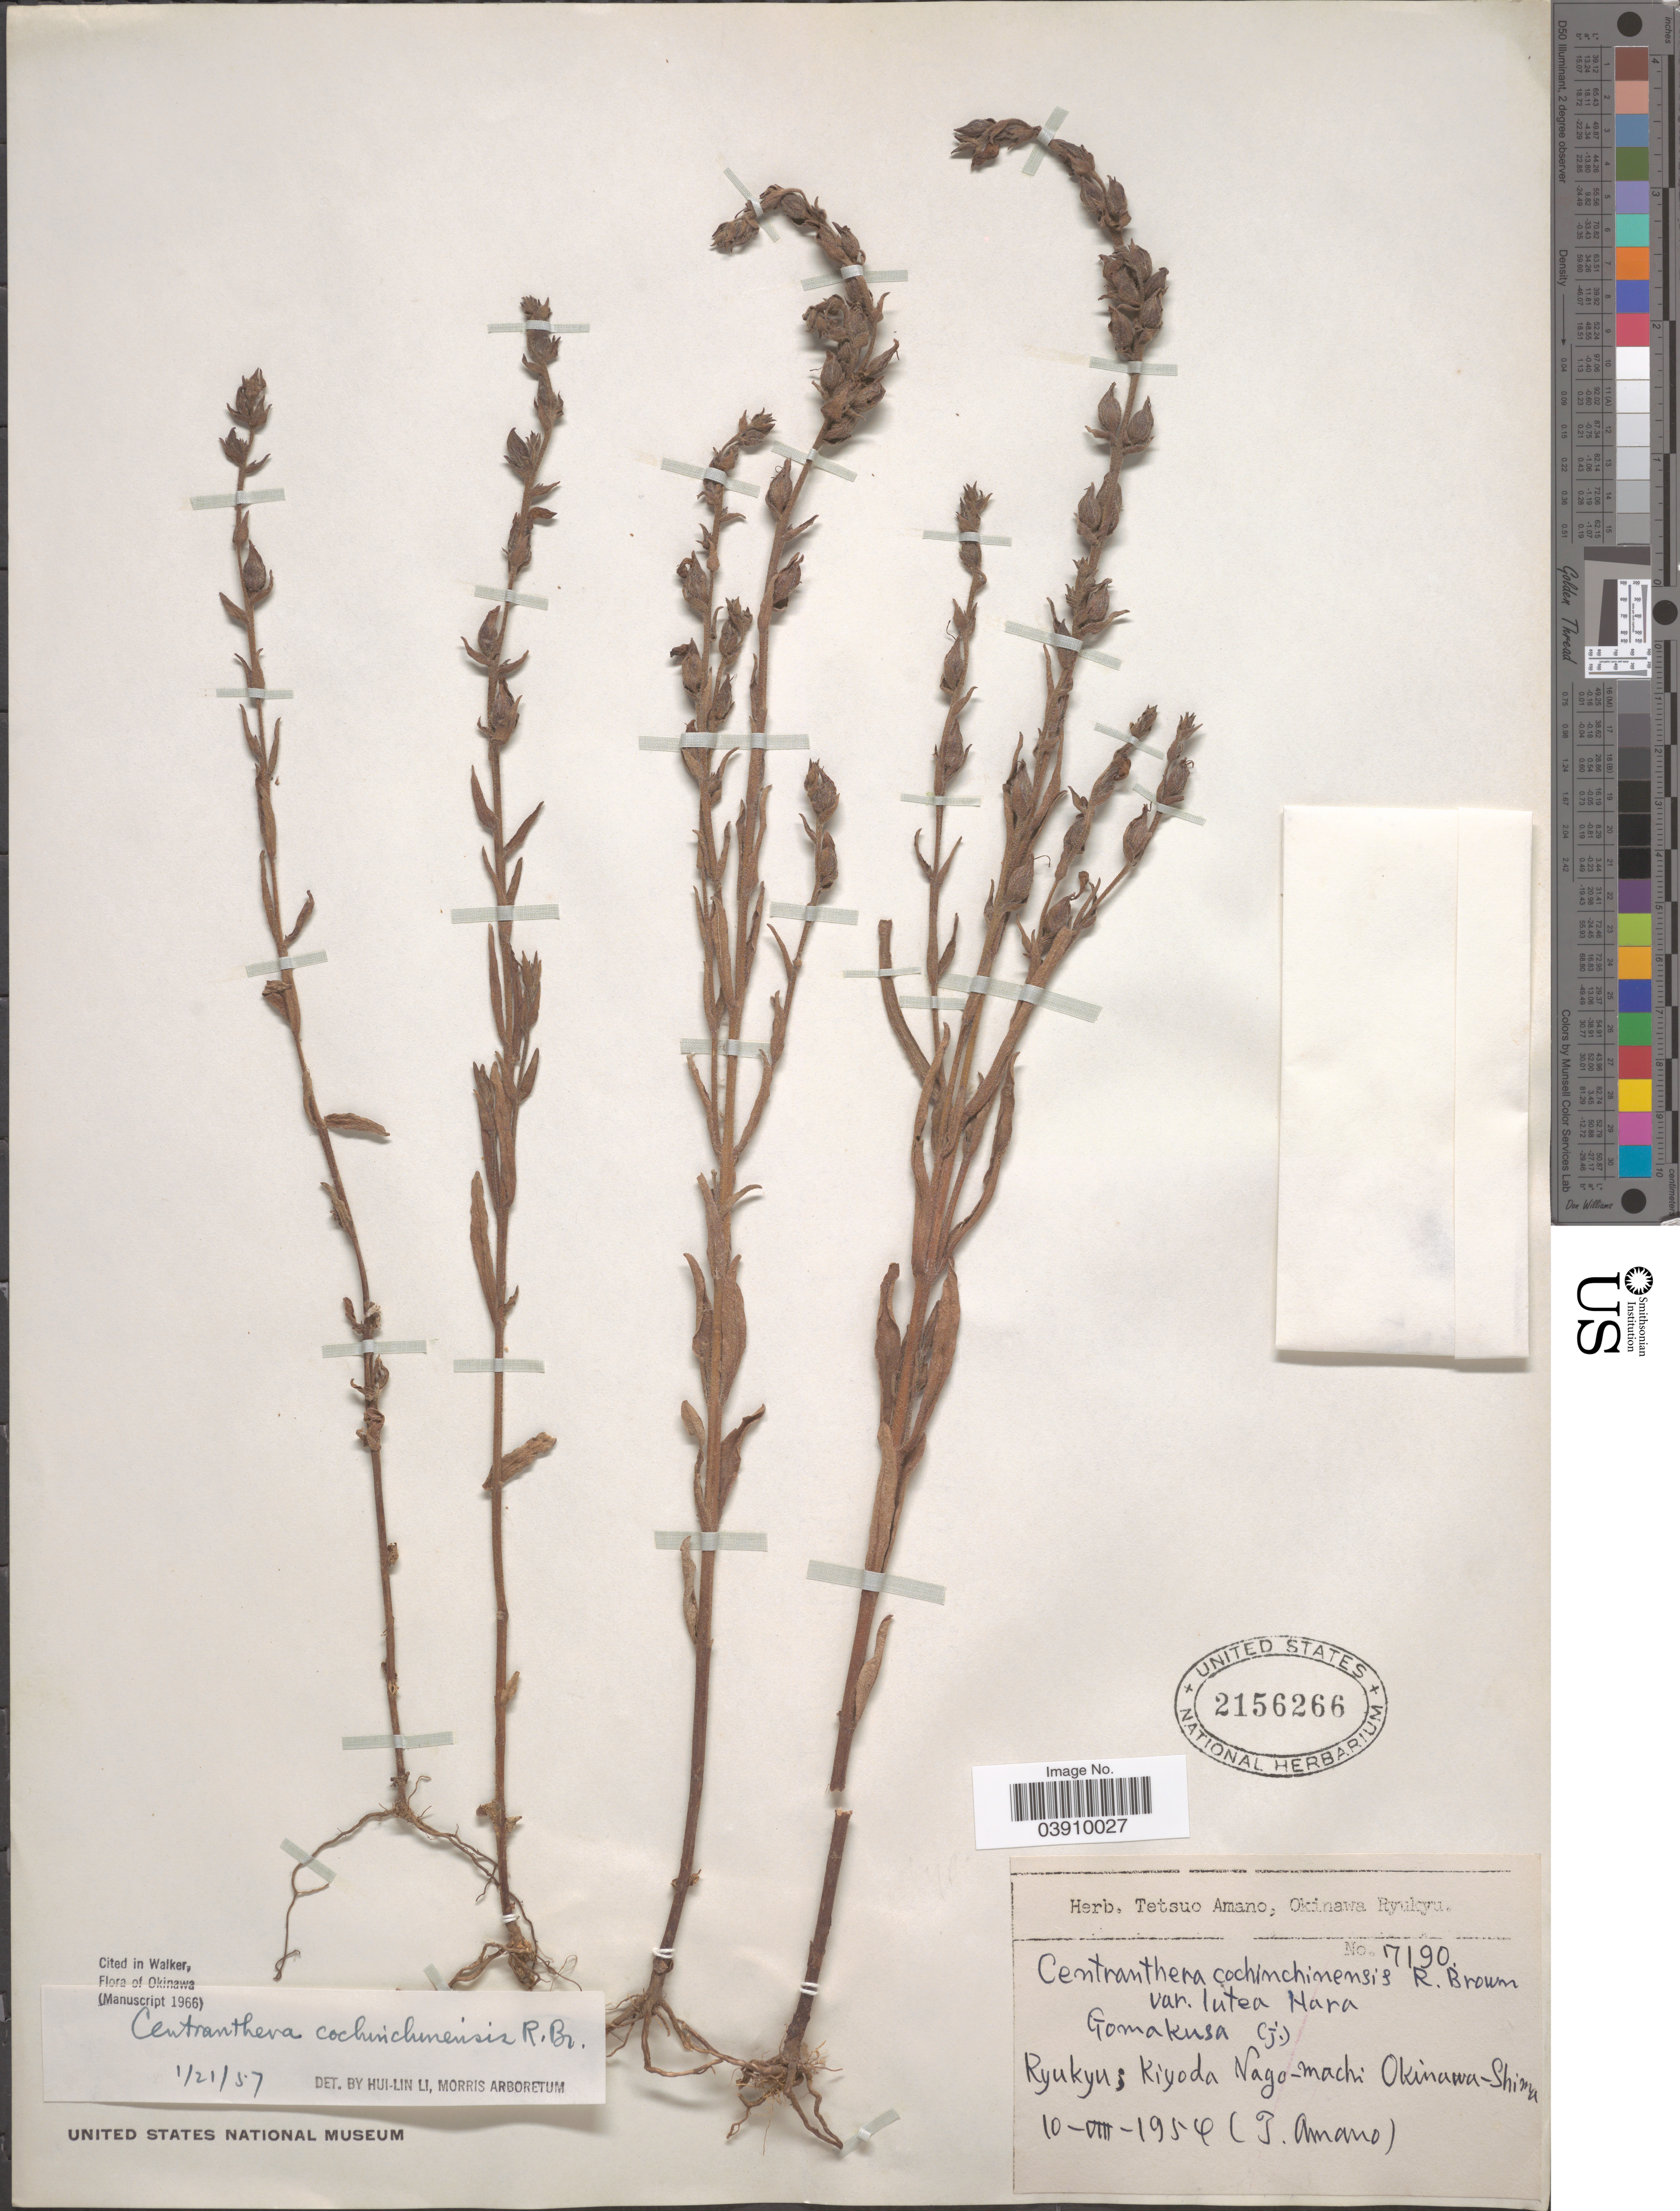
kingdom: Plantae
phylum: Tracheophyta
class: Magnoliopsida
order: Lamiales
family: Orobanchaceae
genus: Centranthera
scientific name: Centranthera cochinchinensis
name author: (Lour.) Merr.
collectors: T. Amano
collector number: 7190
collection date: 1954-08-10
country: Japan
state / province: Okinawa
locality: Ryukyu; Kiyoda Nago machi Okinawa-Shima.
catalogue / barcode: US 2156266